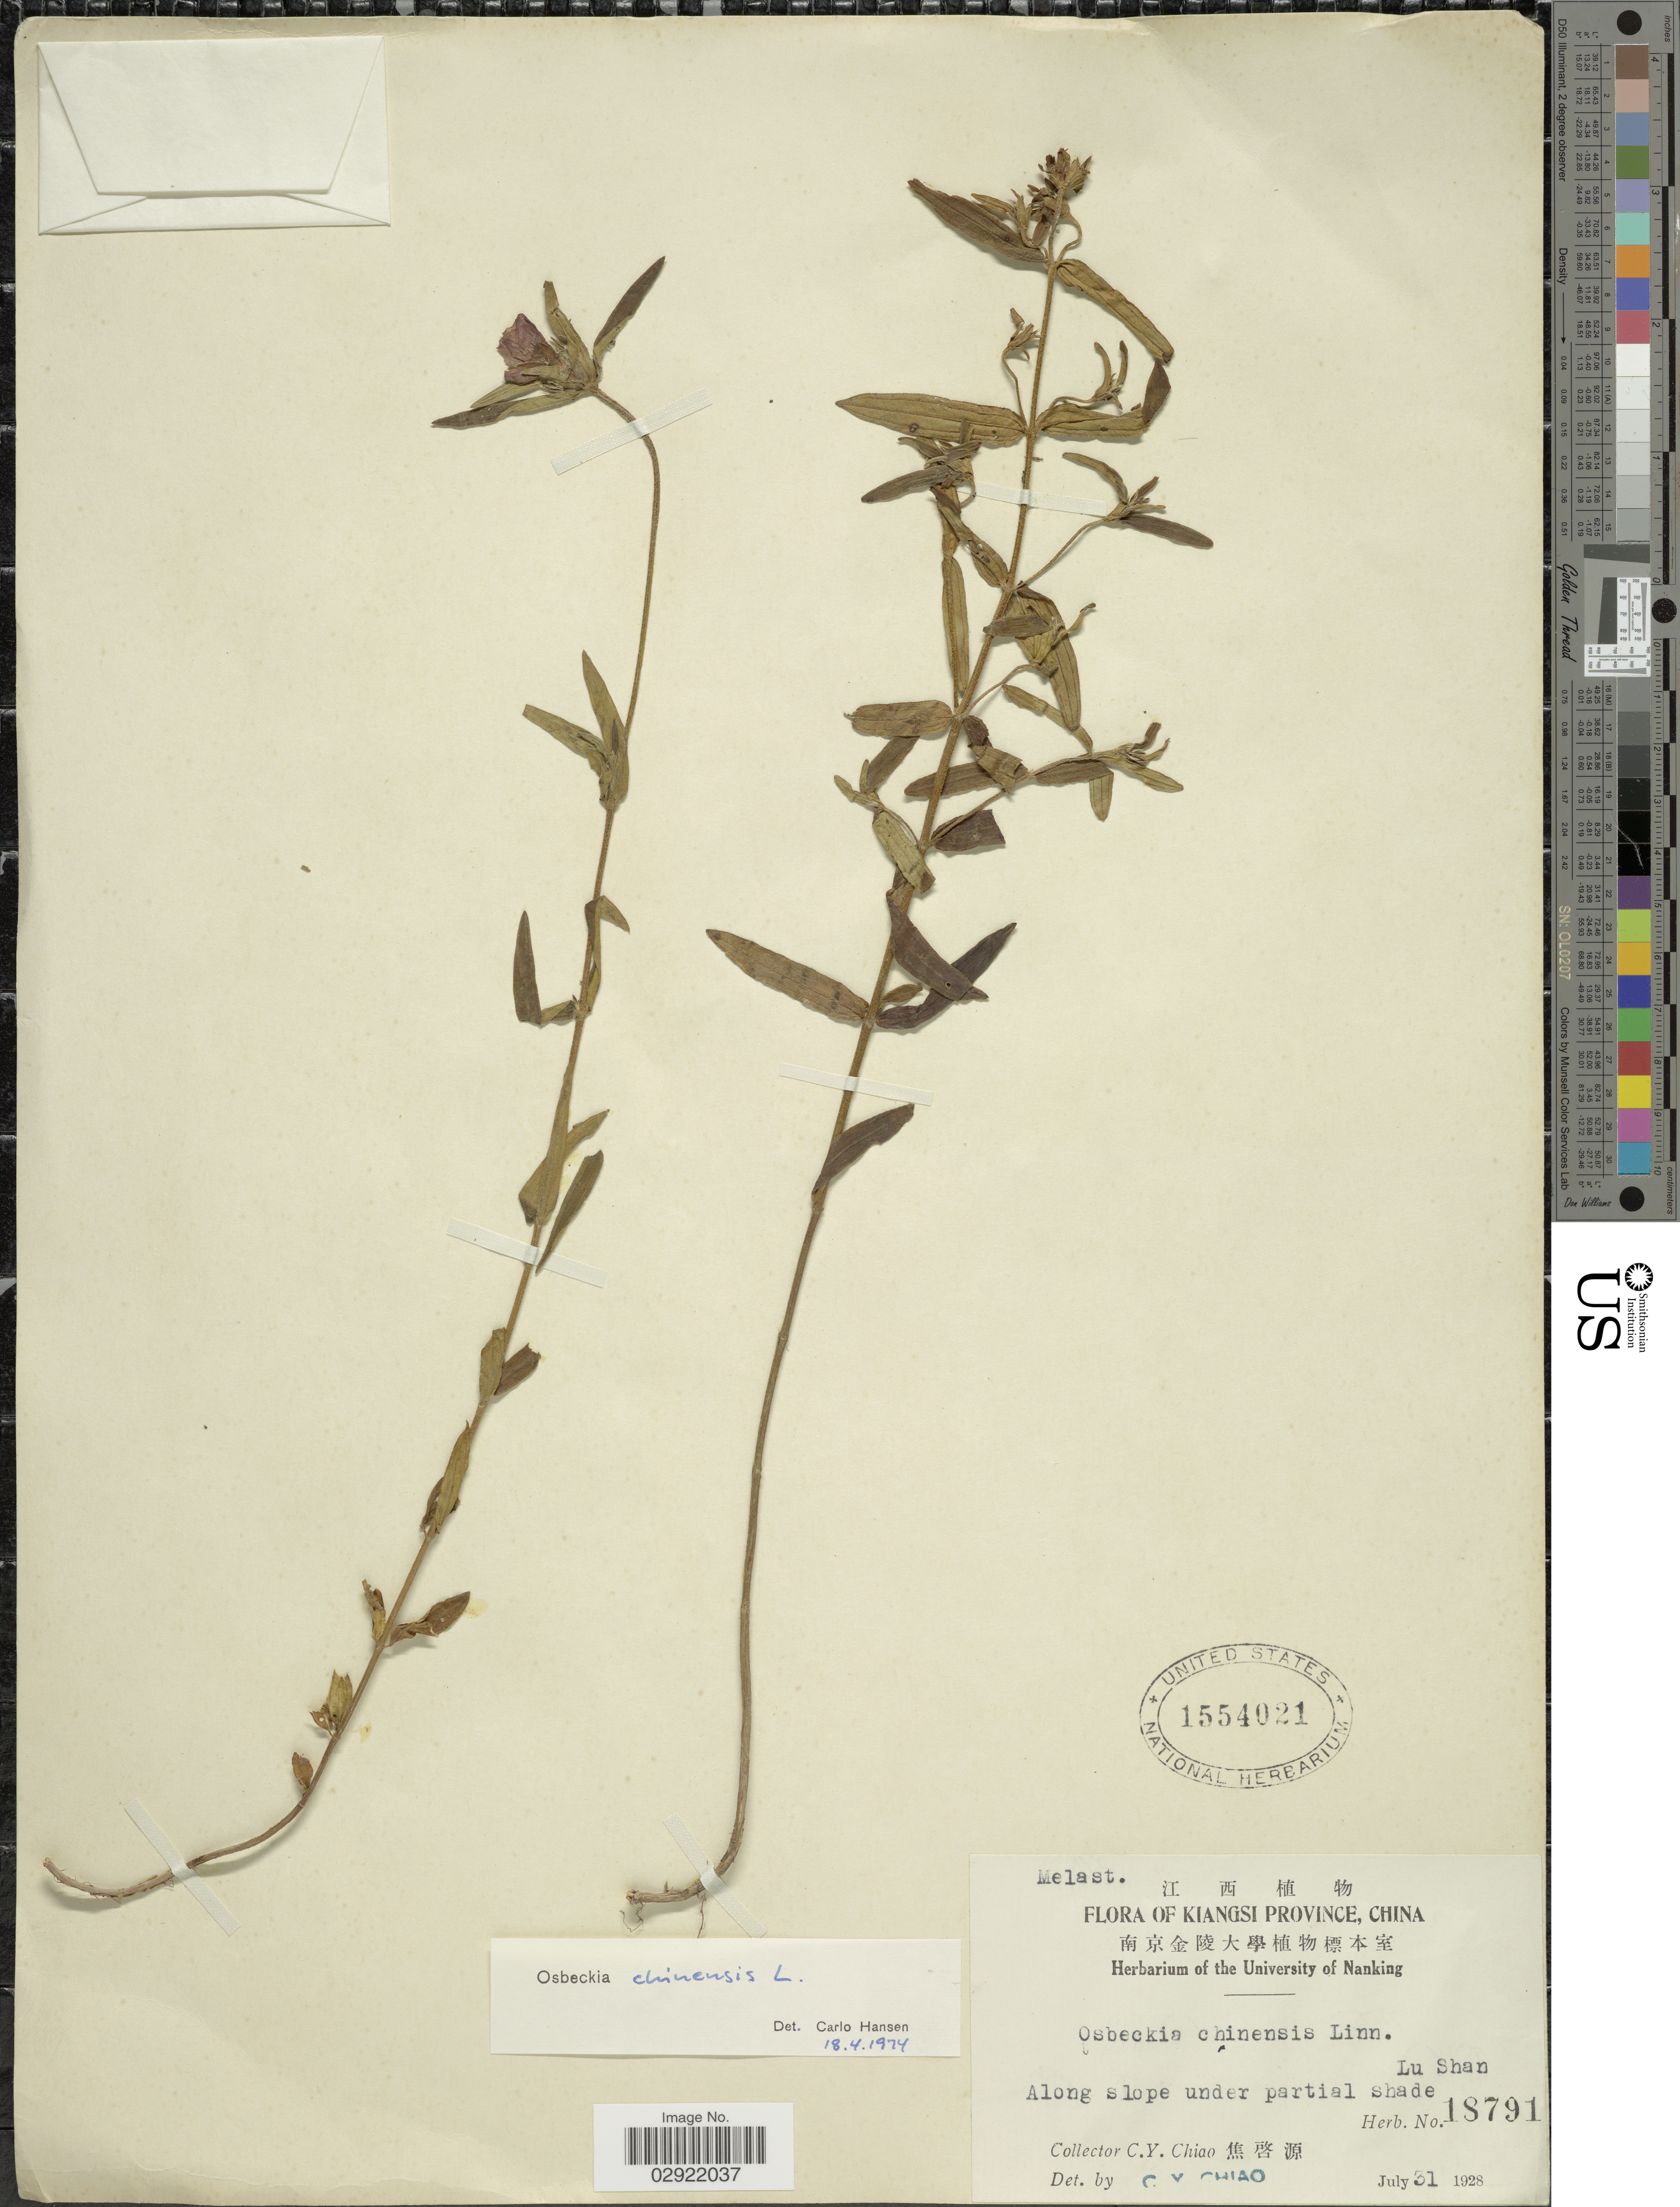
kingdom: Plantae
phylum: Tracheophyta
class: Magnoliopsida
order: Myrtales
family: Melastomataceae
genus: Osbeckia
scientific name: Osbeckia chinensis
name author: L.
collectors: C. Y. Chiao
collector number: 18791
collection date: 1928-07-31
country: China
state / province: Jiangxi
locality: Kiangsi Province. Lu Shan, Along slope under partial shade.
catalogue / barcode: US 1554021